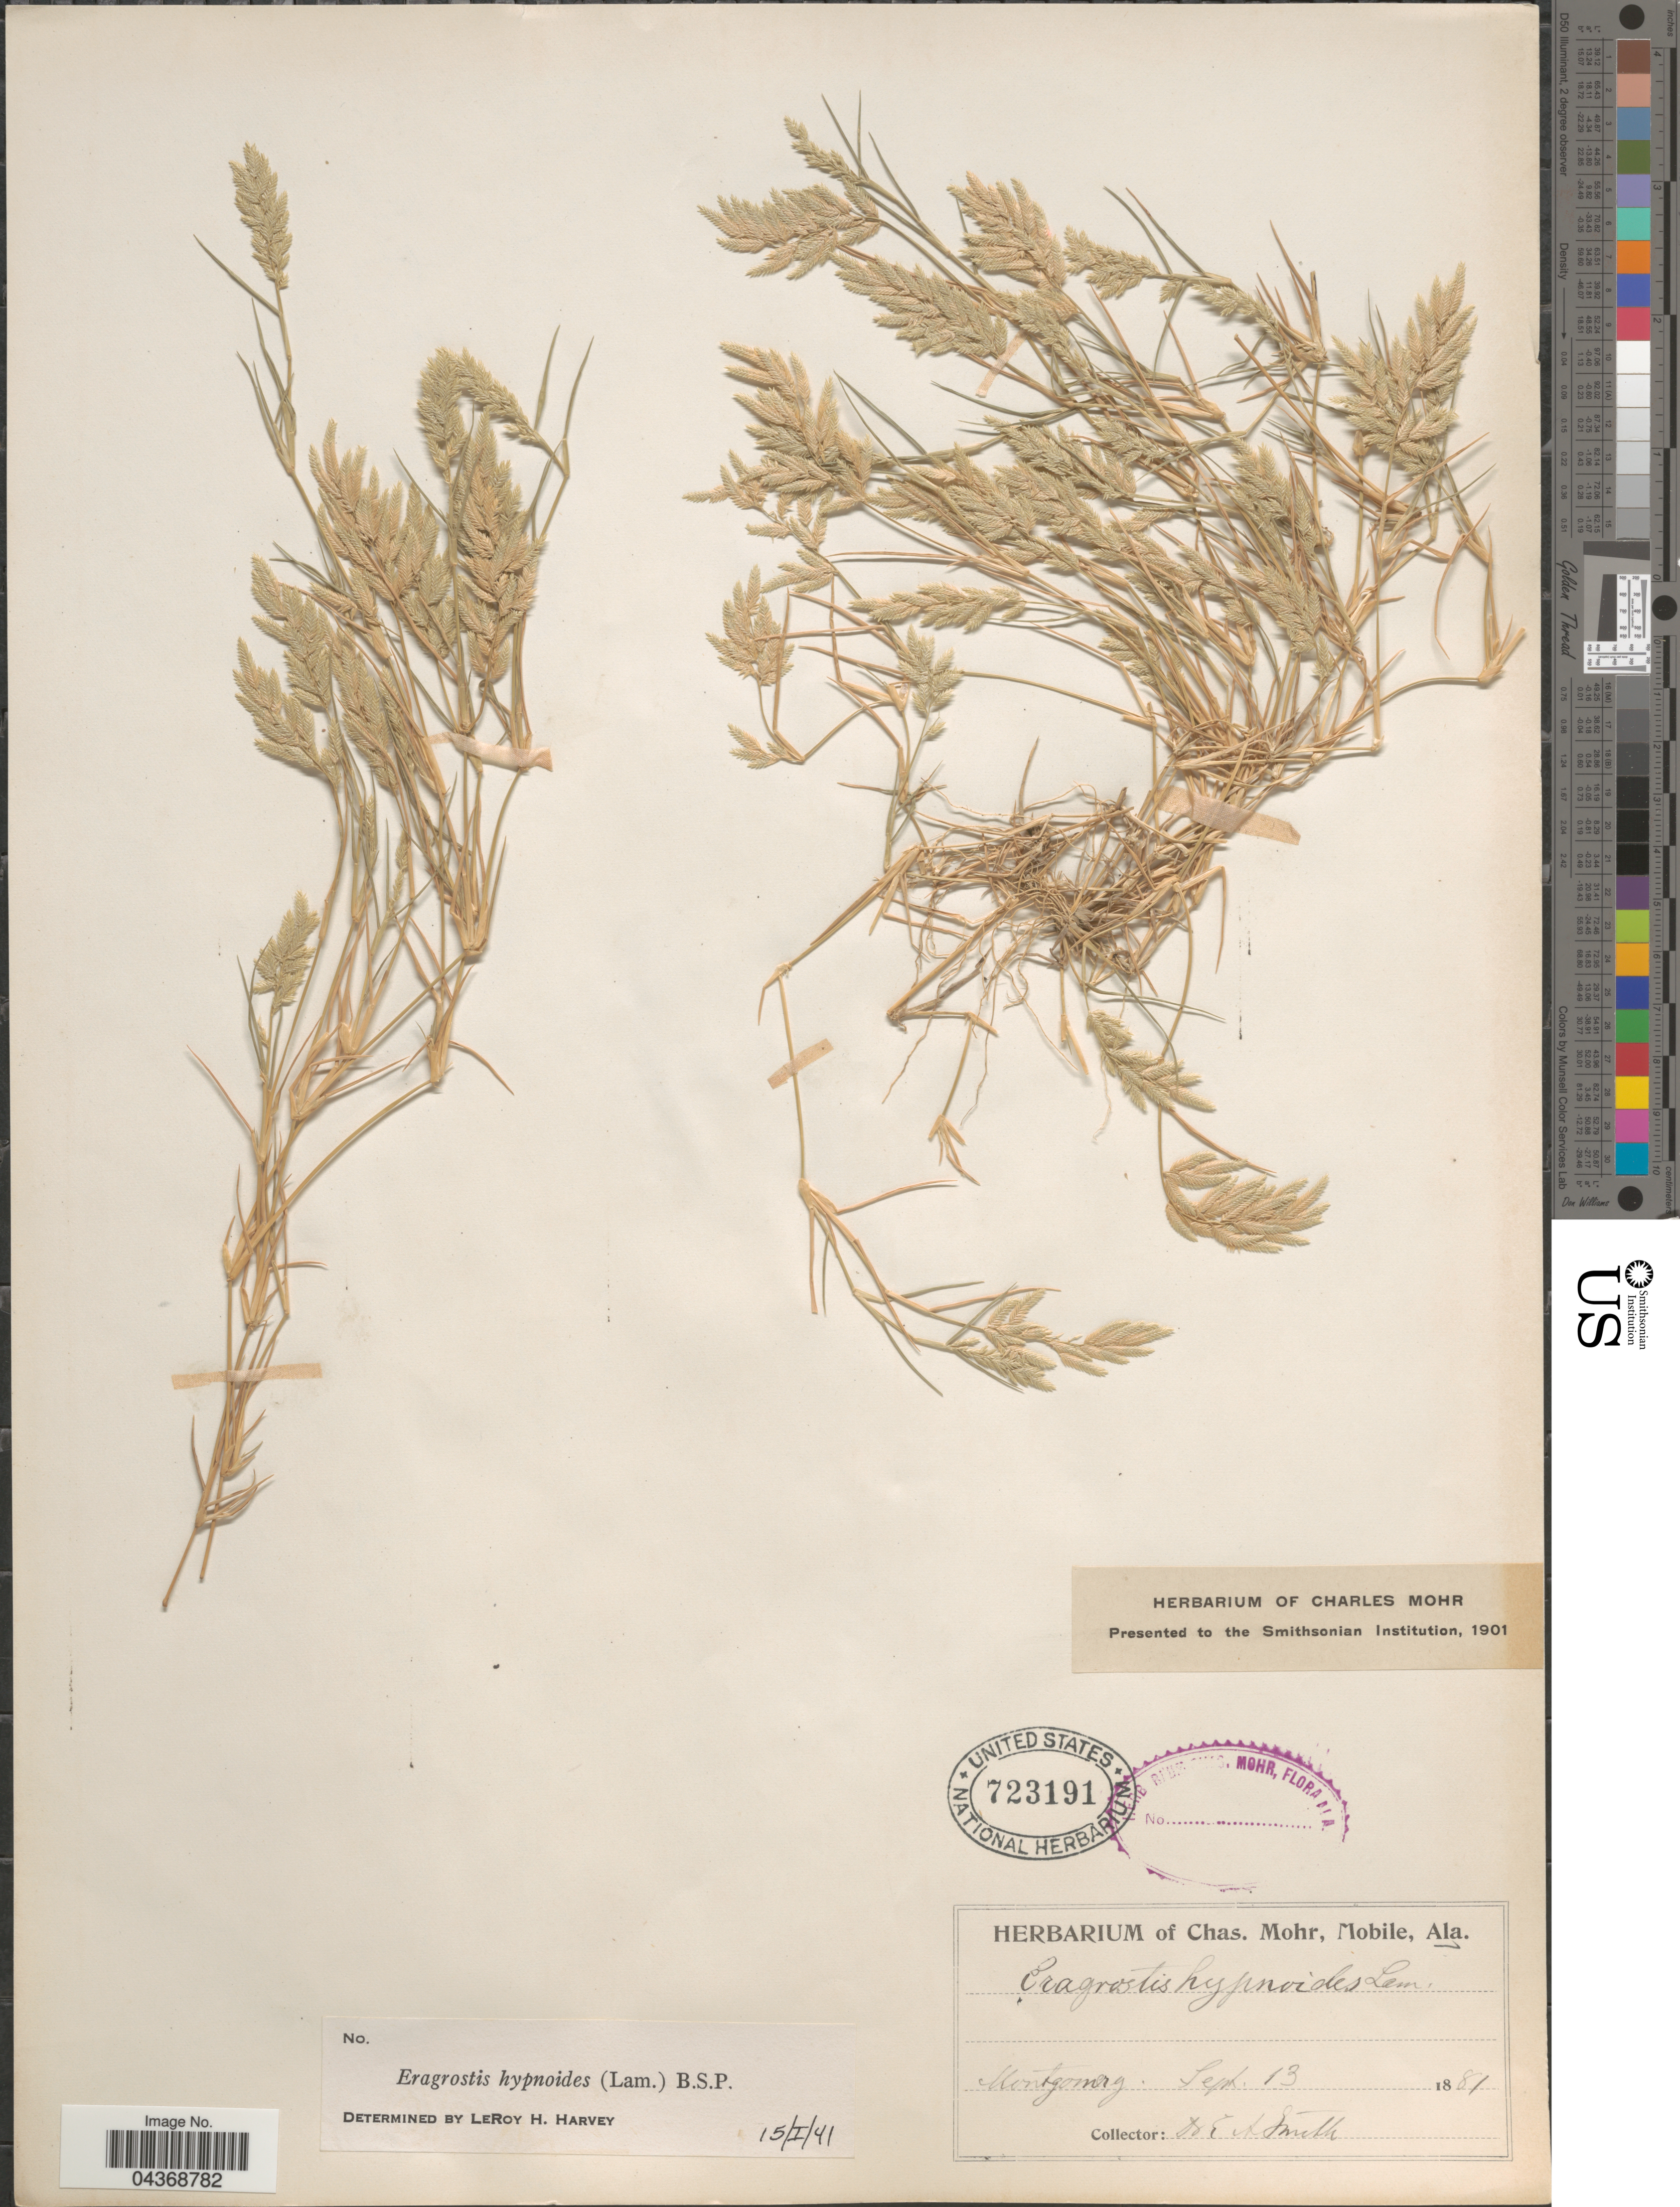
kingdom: Plantae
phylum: Tracheophyta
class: Liliopsida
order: Poales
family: Poaceae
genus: Eragrostis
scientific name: Eragrostis hypnoides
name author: (Lam.) Britton, Stearns & Poggenb.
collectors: E. A. Smith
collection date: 1881-09-13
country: United States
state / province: Alabama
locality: Montgomery.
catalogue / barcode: US 723191